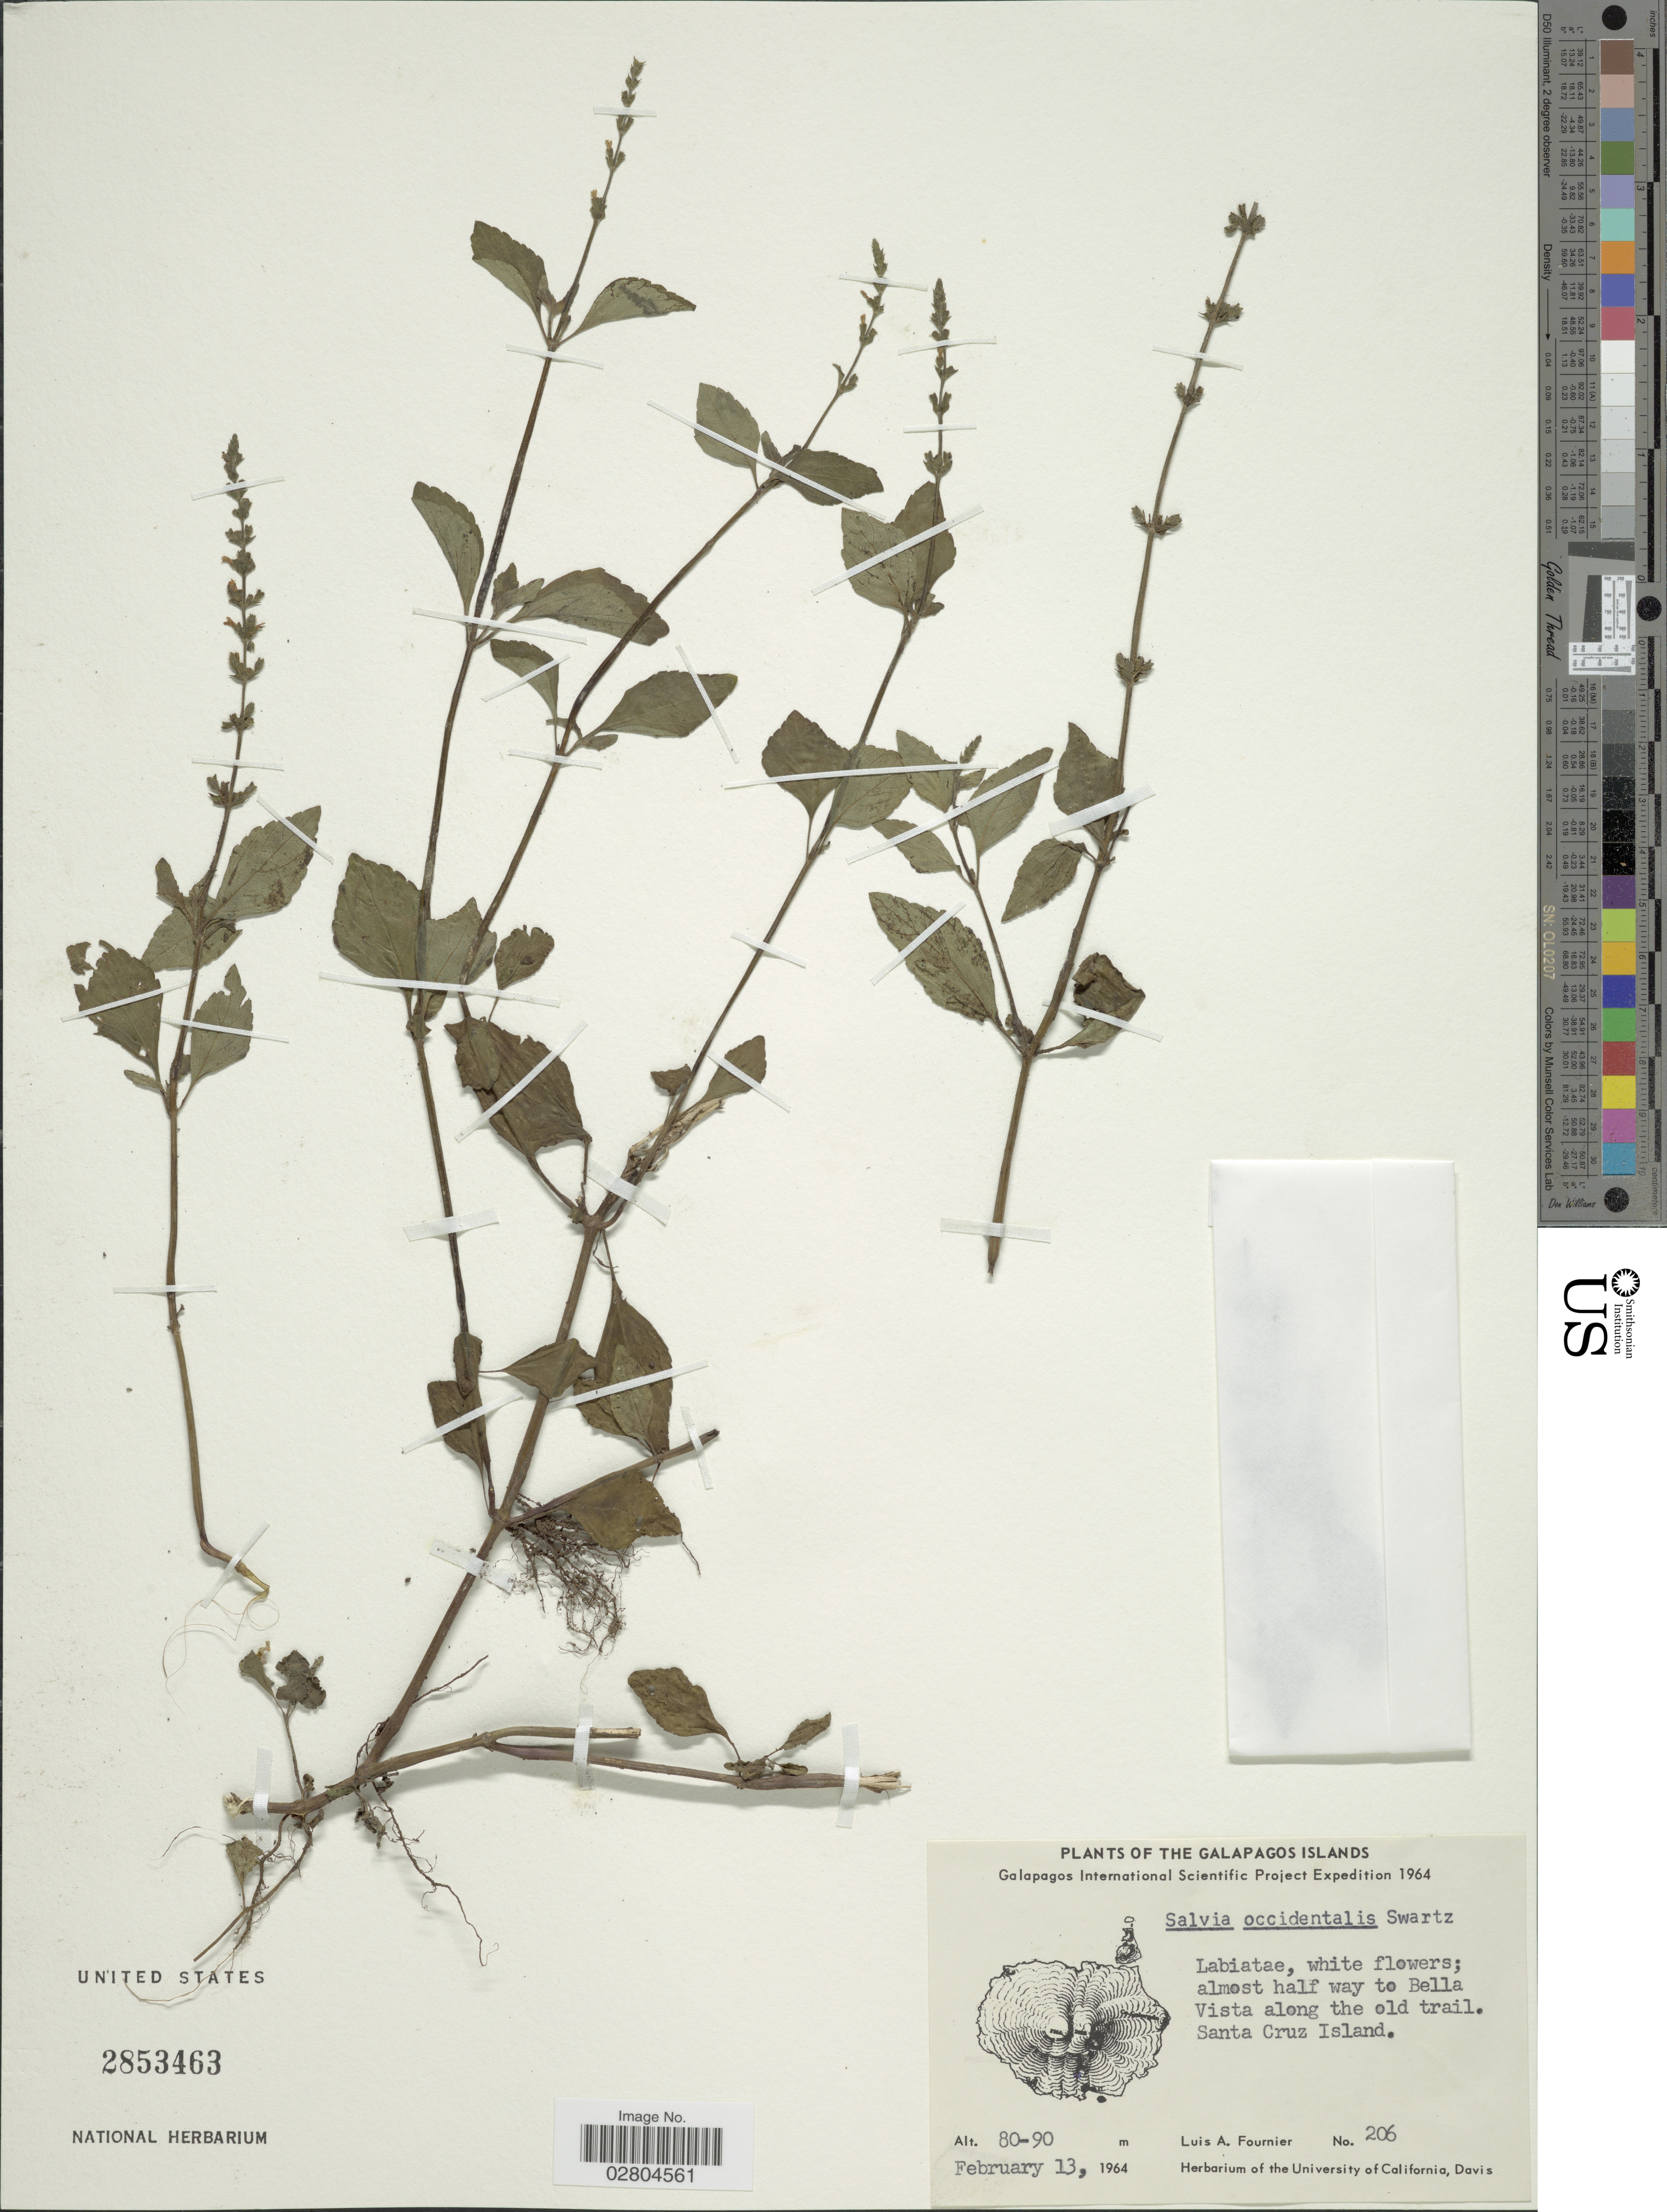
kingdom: Plantae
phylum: Tracheophyta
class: Magnoliopsida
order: Lamiales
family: Lamiaceae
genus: Salvia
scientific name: Salvia occidentalis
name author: Sw.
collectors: L. A. Fournier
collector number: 206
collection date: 1964-02-13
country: Ecuador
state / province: Colón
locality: The Galapagos Islands. almost half way to Bella Vista along the old trail. Santa Cruz Island.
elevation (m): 80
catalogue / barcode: US 2853463